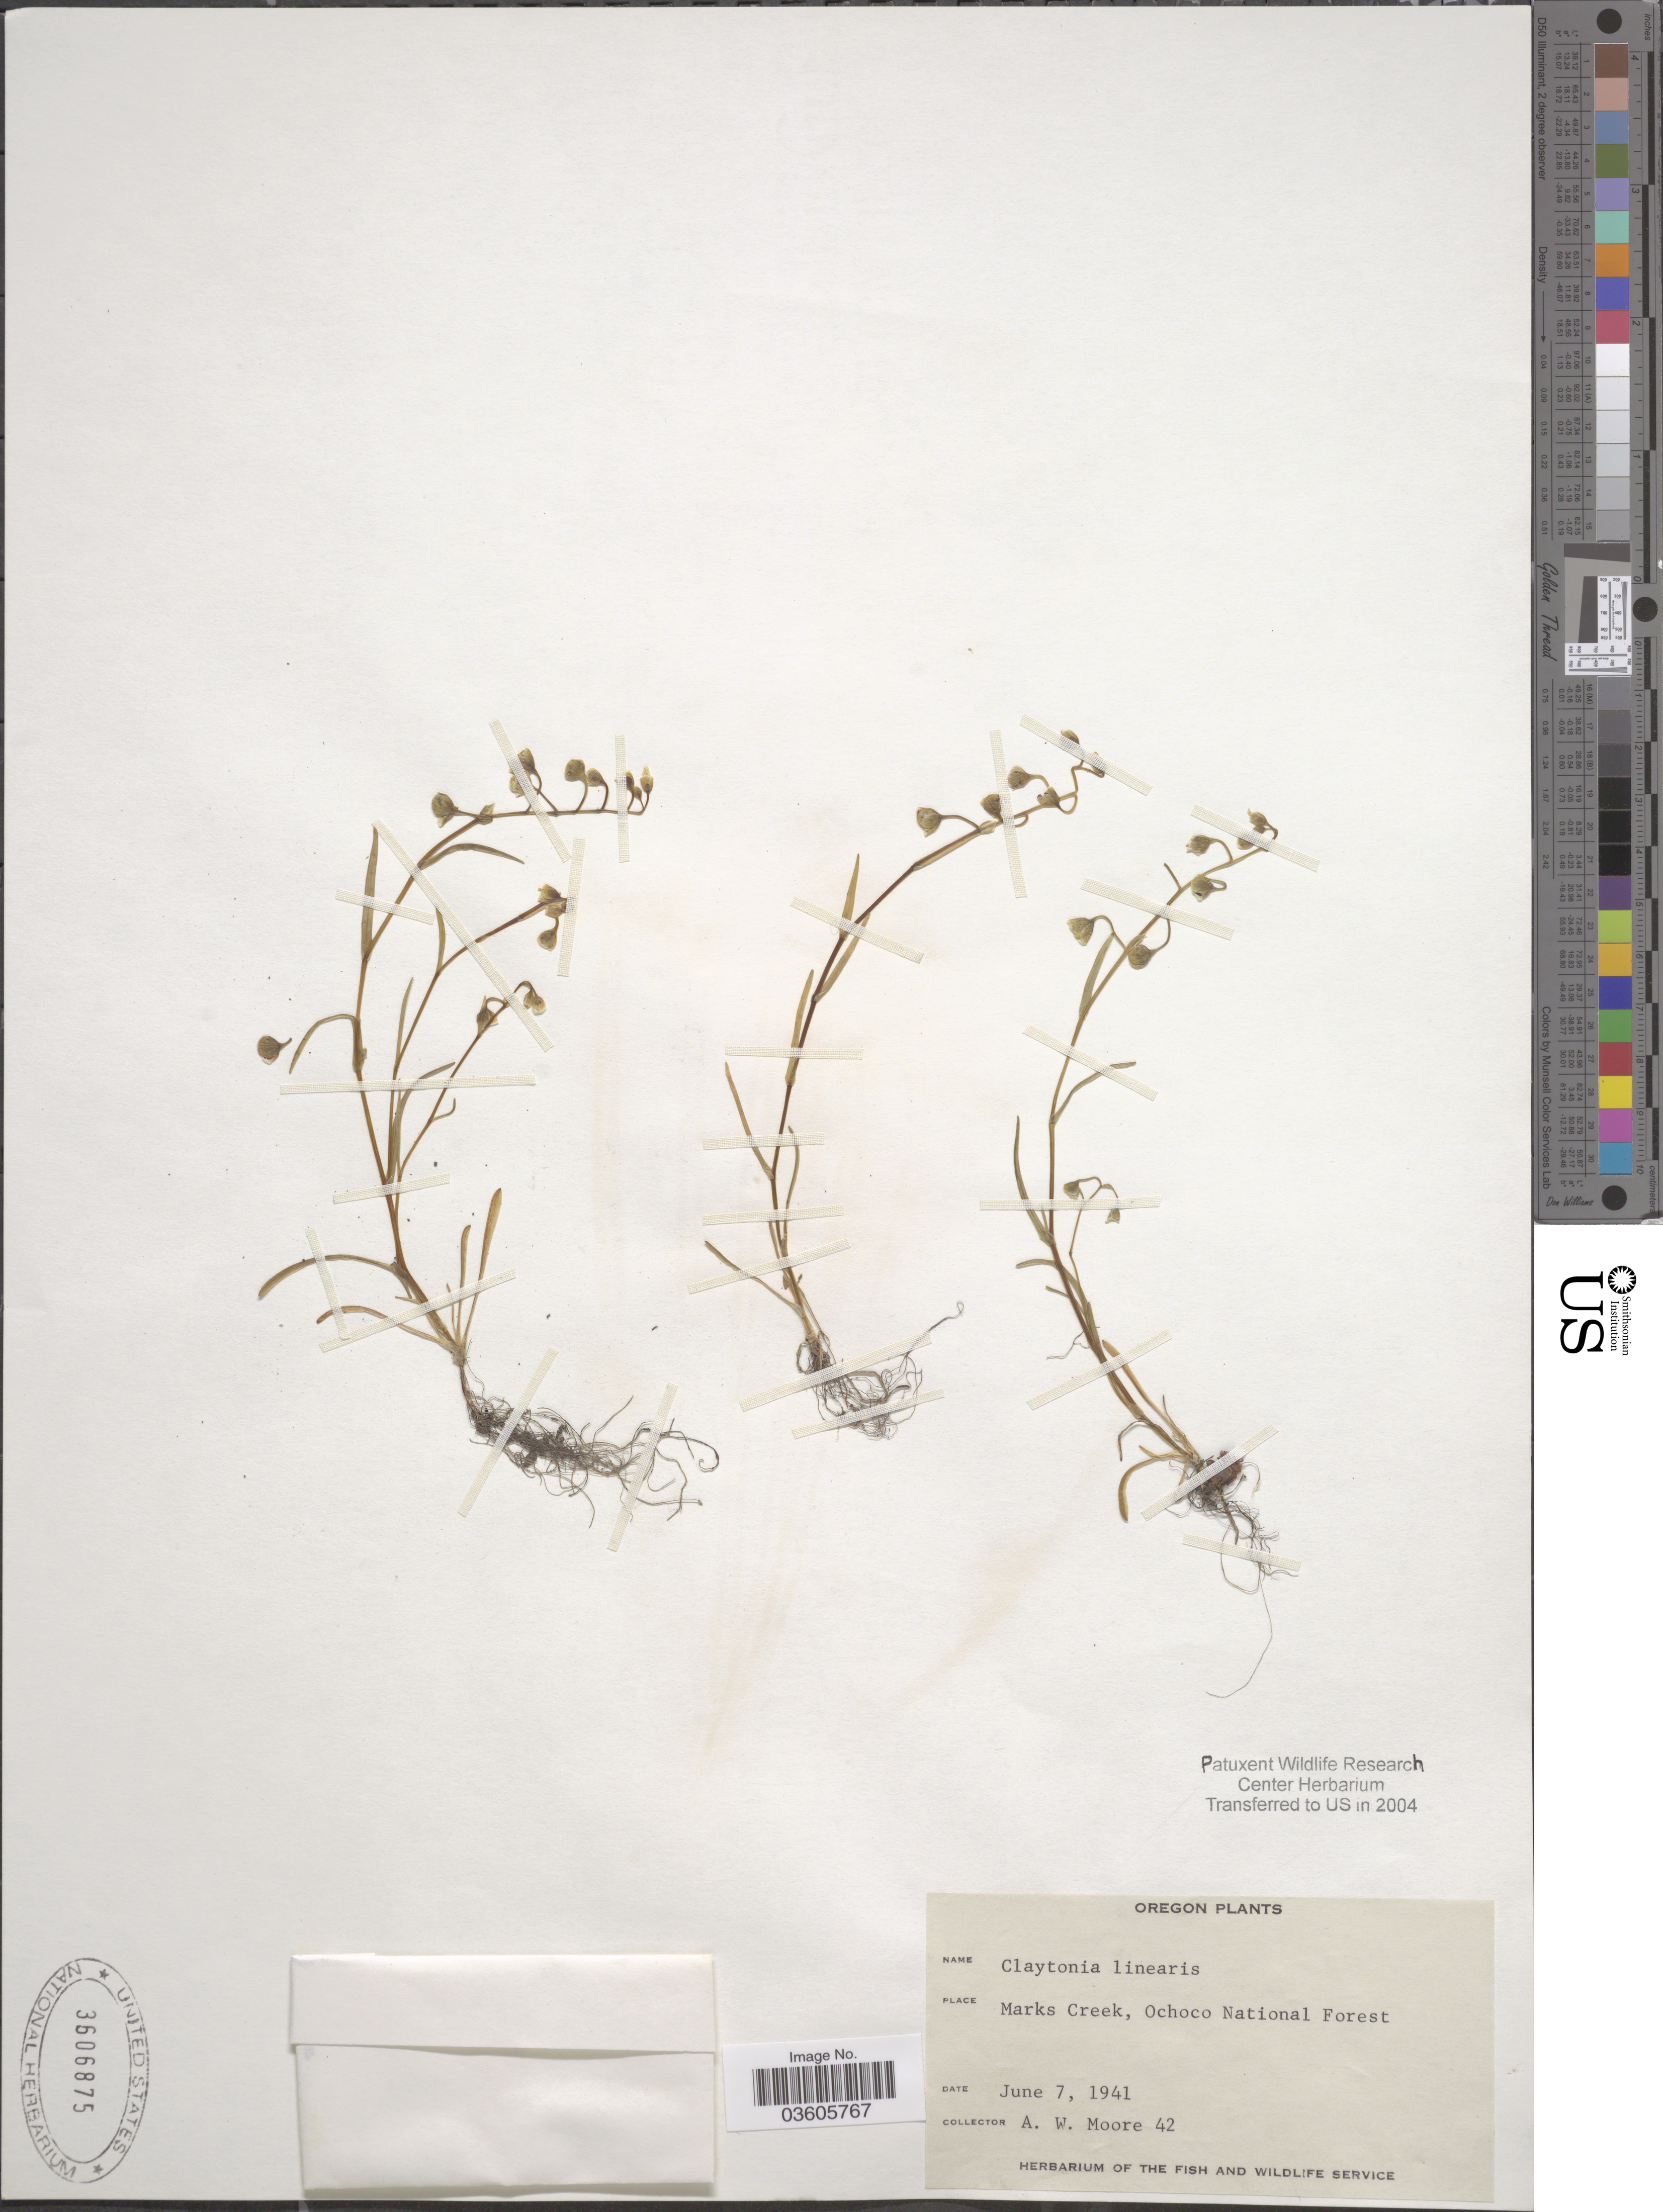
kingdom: Plantae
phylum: Tracheophyta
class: Magnoliopsida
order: Caryophyllales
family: Montiaceae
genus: Montia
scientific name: Montia linearis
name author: (Douglas) Greene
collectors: A. Moore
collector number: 42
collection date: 1941-06-07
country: United States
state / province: Oregon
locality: Marks Creek, Ochoco National Forest.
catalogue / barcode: US 3606875